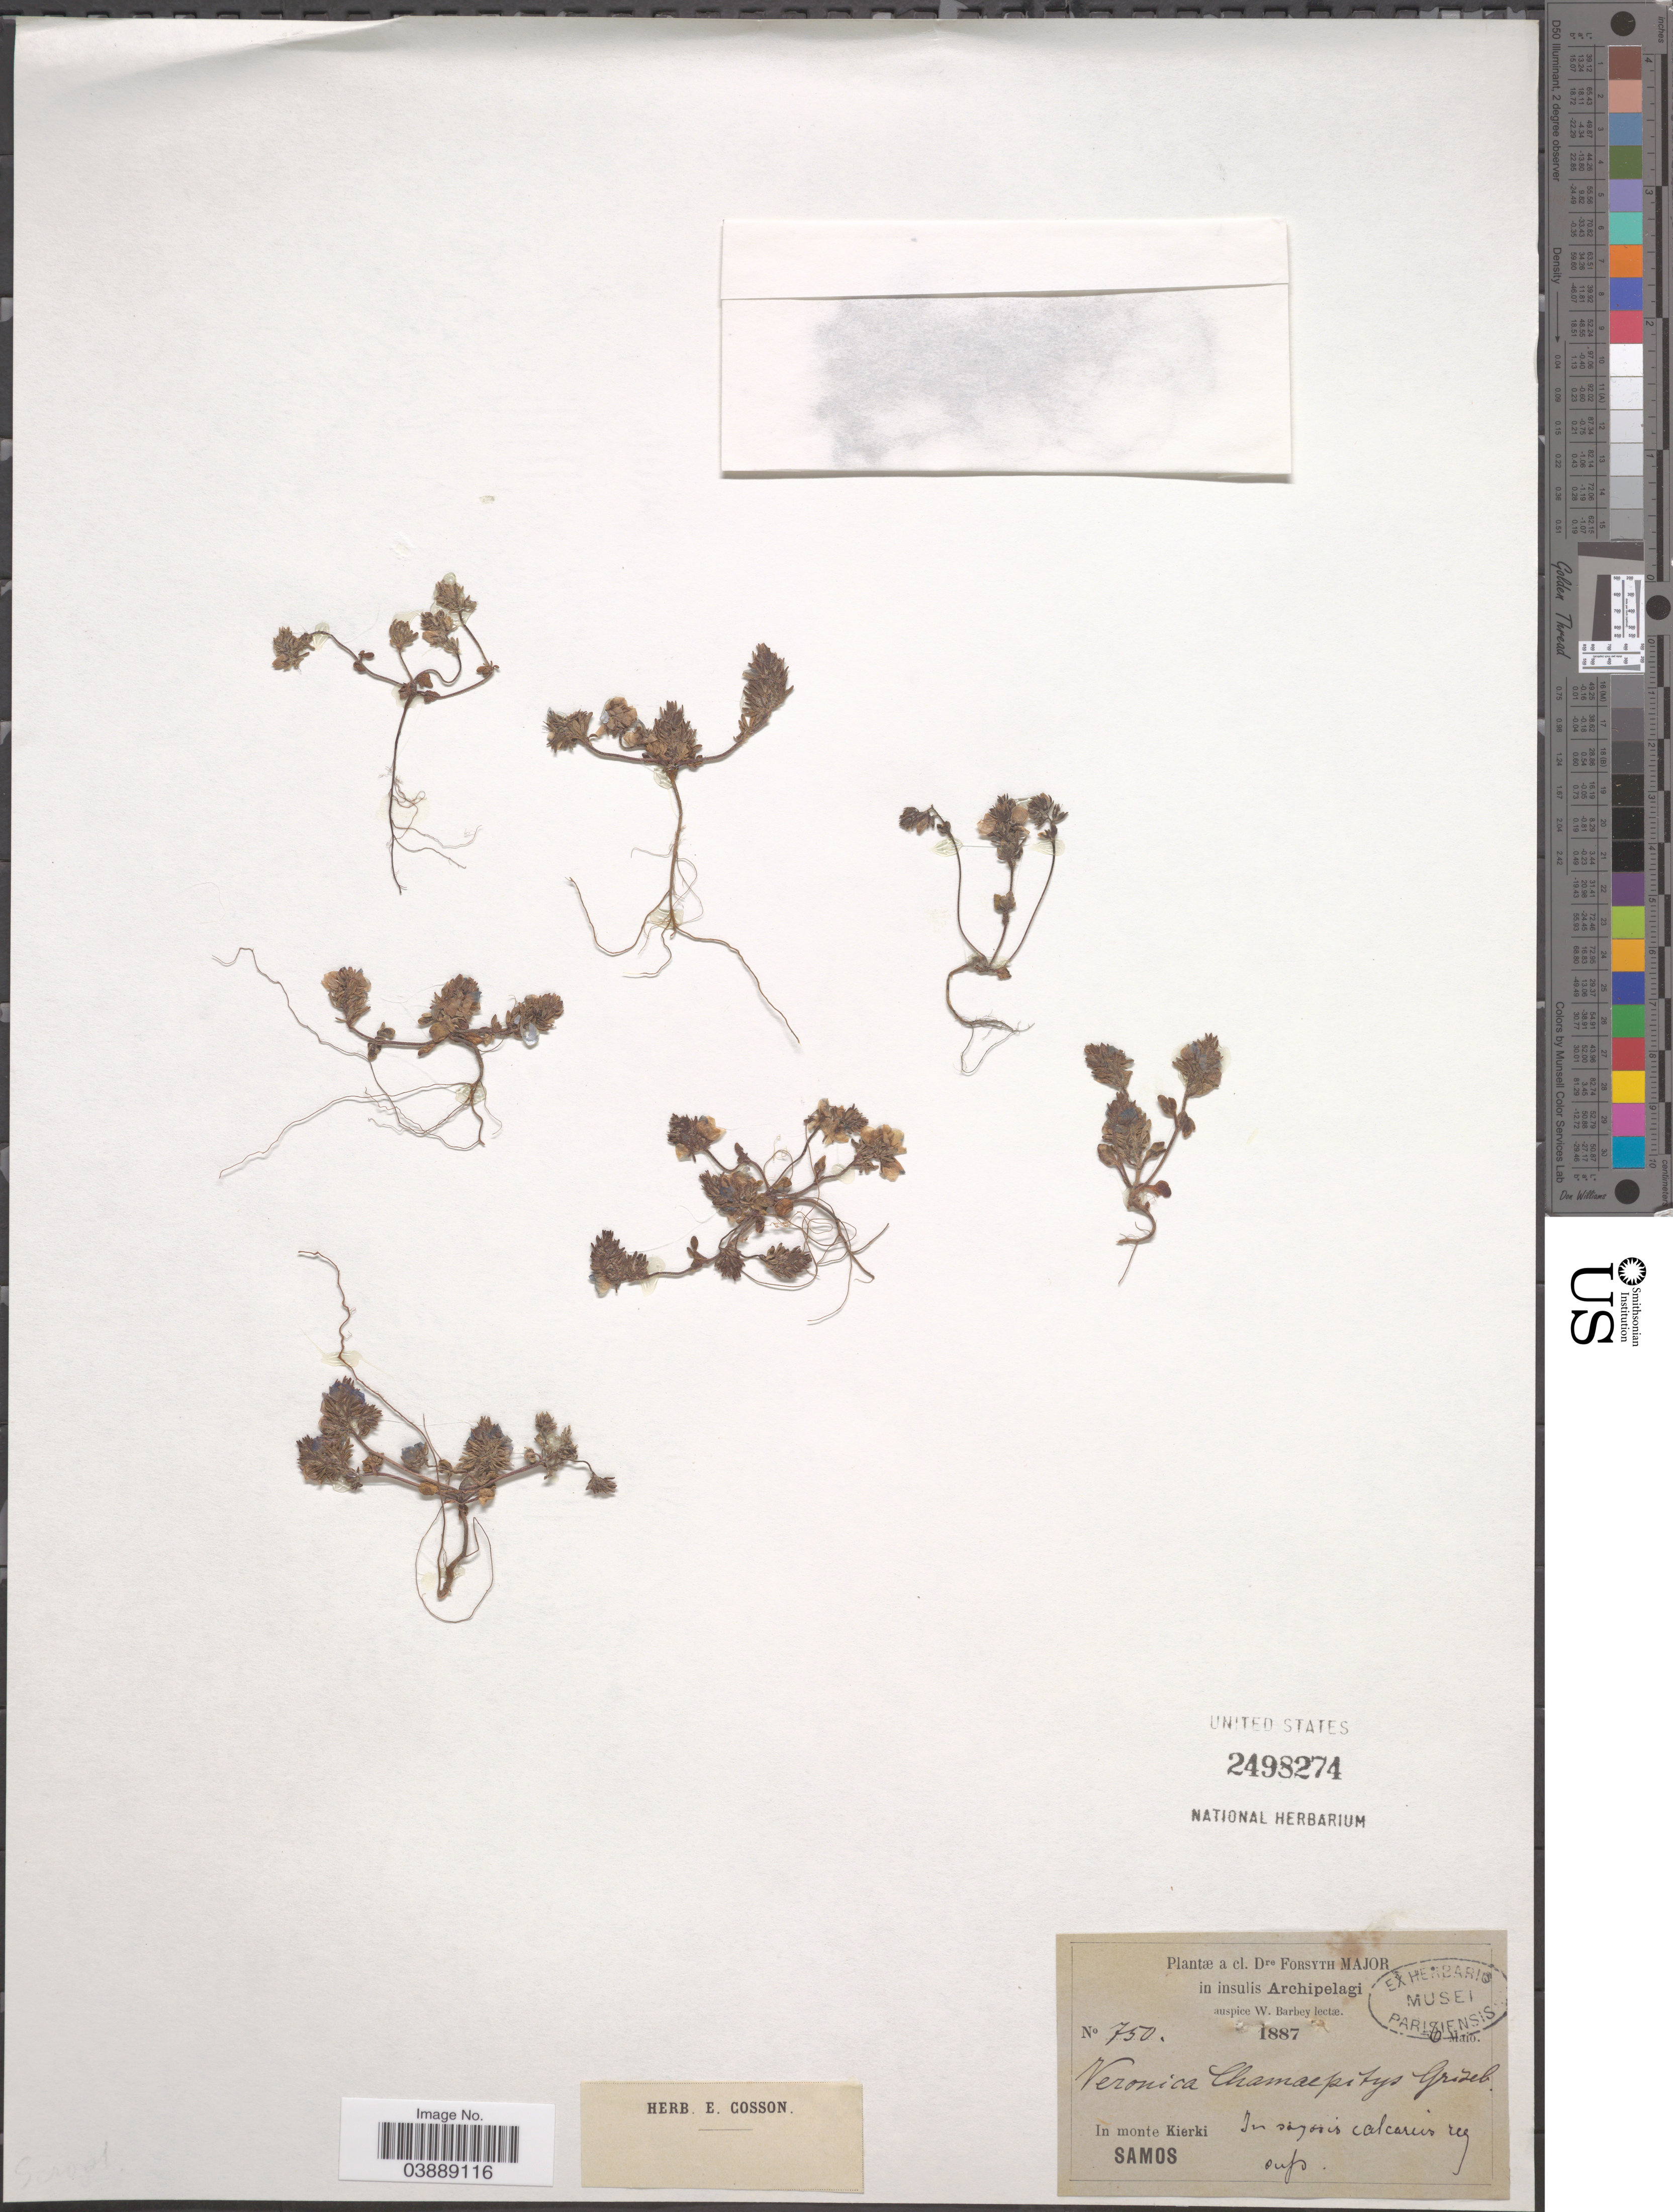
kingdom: Plantae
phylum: Tracheophyta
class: Magnoliopsida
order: Lamiales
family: Plantaginaceae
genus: Veronica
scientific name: Veronica chamaepitys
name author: Griseb.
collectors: C. I. Forsyth-Major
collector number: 750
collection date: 1887-08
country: Greece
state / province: North Aegean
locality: Insulis Archipelagi. In monte Kierki Samos. In saxosis calcareis reg.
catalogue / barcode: US 2498274